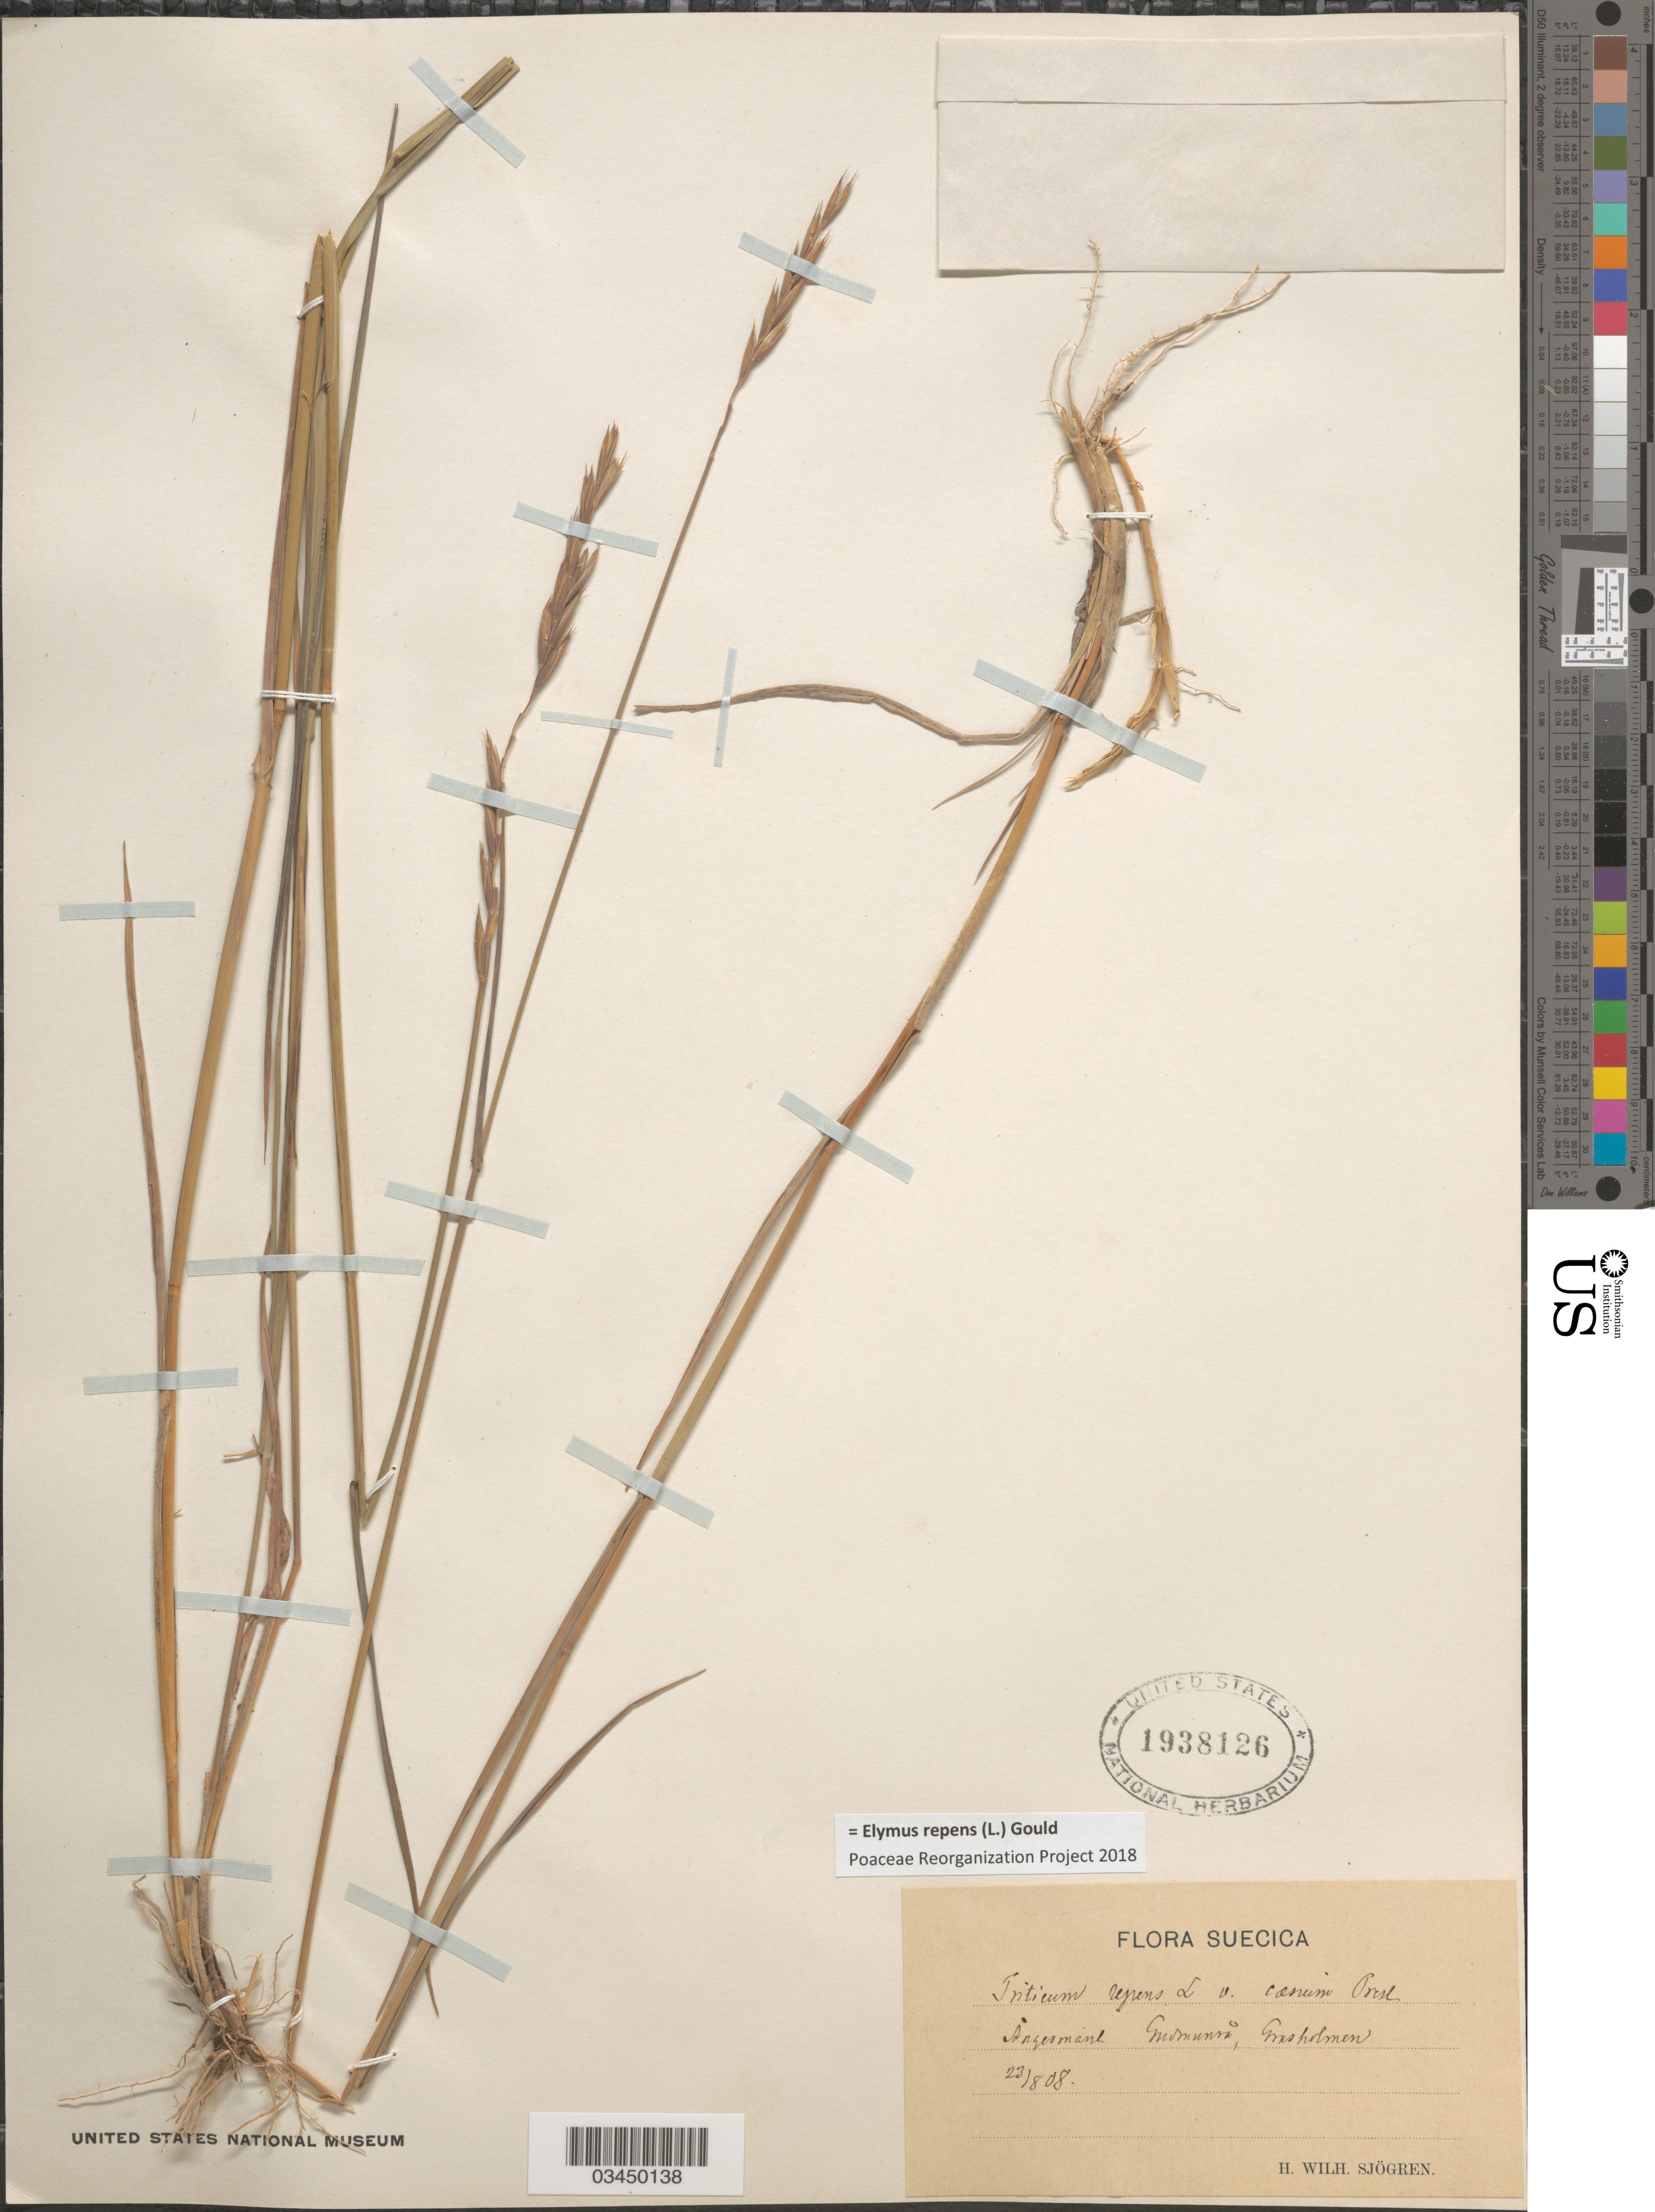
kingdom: Plantae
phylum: Tracheophyta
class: Liliopsida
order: Poales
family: Poaceae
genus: Elymus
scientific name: Elymus repens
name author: (L.) Gould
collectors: H. Sjögren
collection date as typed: Transcribed d/m/y: 23/8/8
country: Sweden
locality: Suecica. Angermanl., Gudmunrå, Grusholmen.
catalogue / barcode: US 1938126